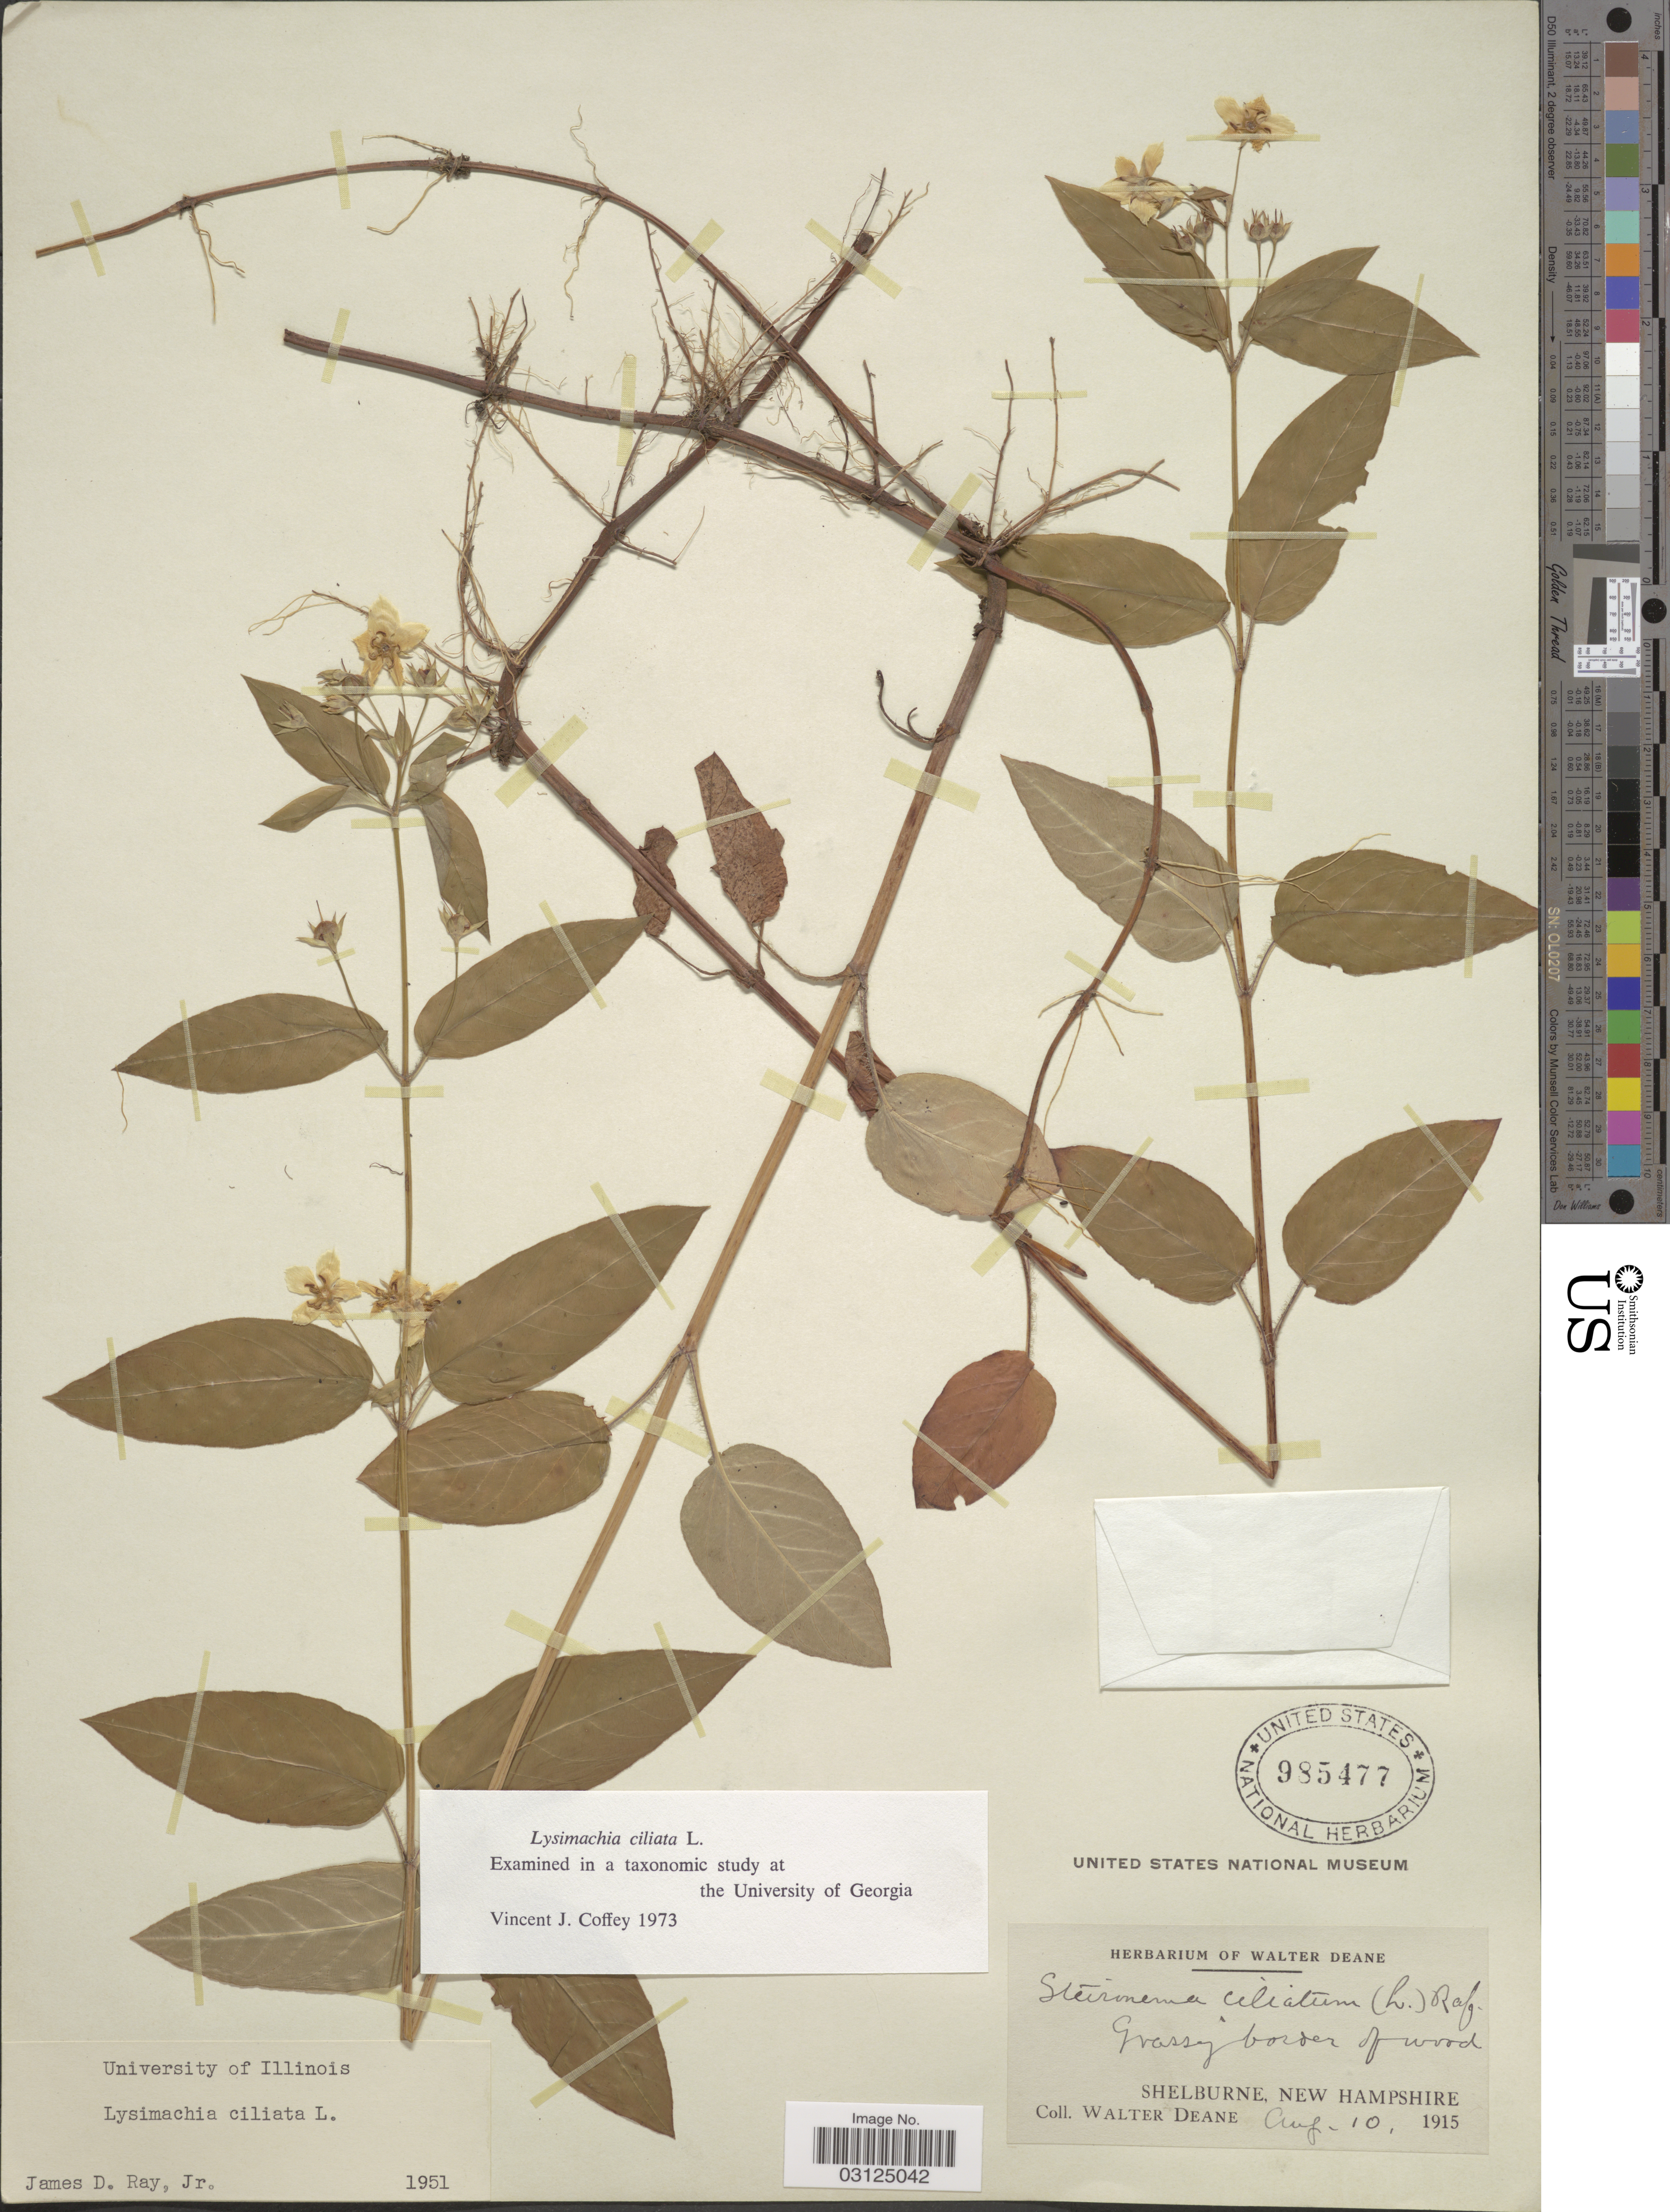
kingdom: Plantae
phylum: Tracheophyta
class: Magnoliopsida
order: Ericales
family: Primulaceae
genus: Lysimachia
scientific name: Lysimachia ciliata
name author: L.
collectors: W. Deane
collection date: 1915-08-10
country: United States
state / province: New Hampshire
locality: Grassy border of wood. Shelburne.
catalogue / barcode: US 985477